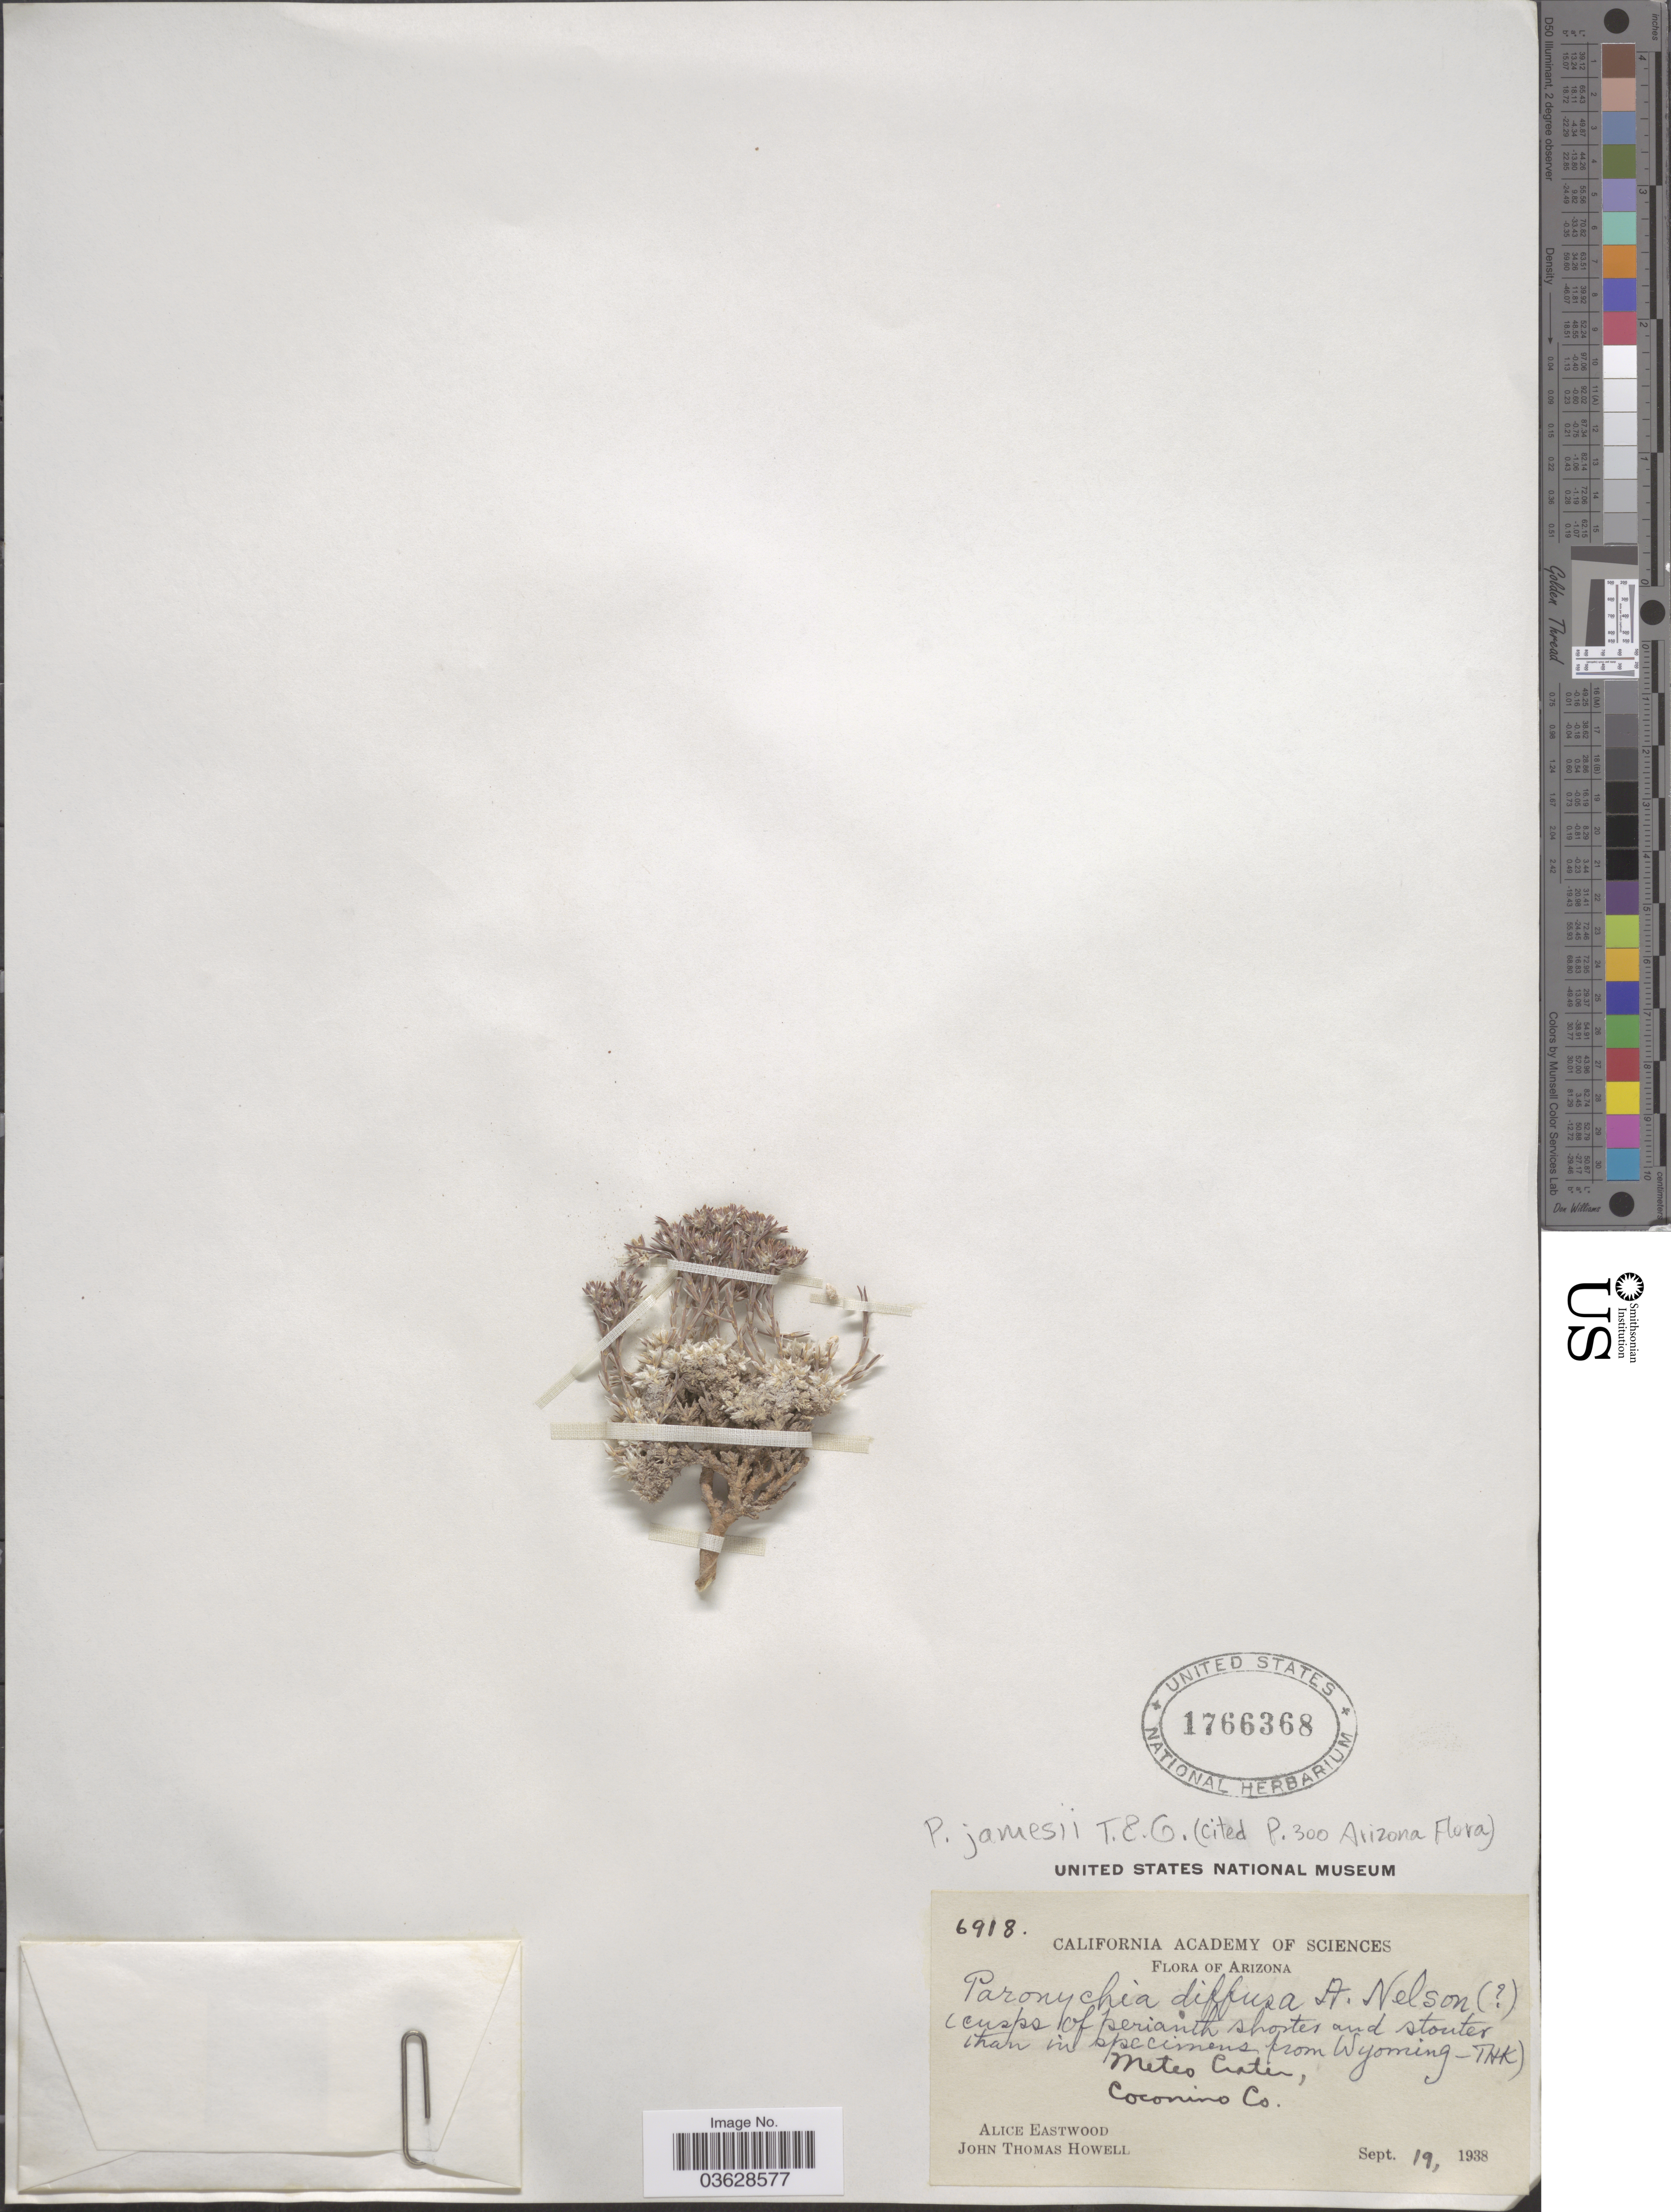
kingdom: Plantae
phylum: Tracheophyta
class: Magnoliopsida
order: Caryophyllales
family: Caryophyllaceae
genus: Paronychia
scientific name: Paronychia jamesii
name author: Torr. & A. Gray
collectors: A. Eastwood & J. T. Howell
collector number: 6918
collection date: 1938-09-19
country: United States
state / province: Arizona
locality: Meteo Crater, Coconino Co.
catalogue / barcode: US 1766368